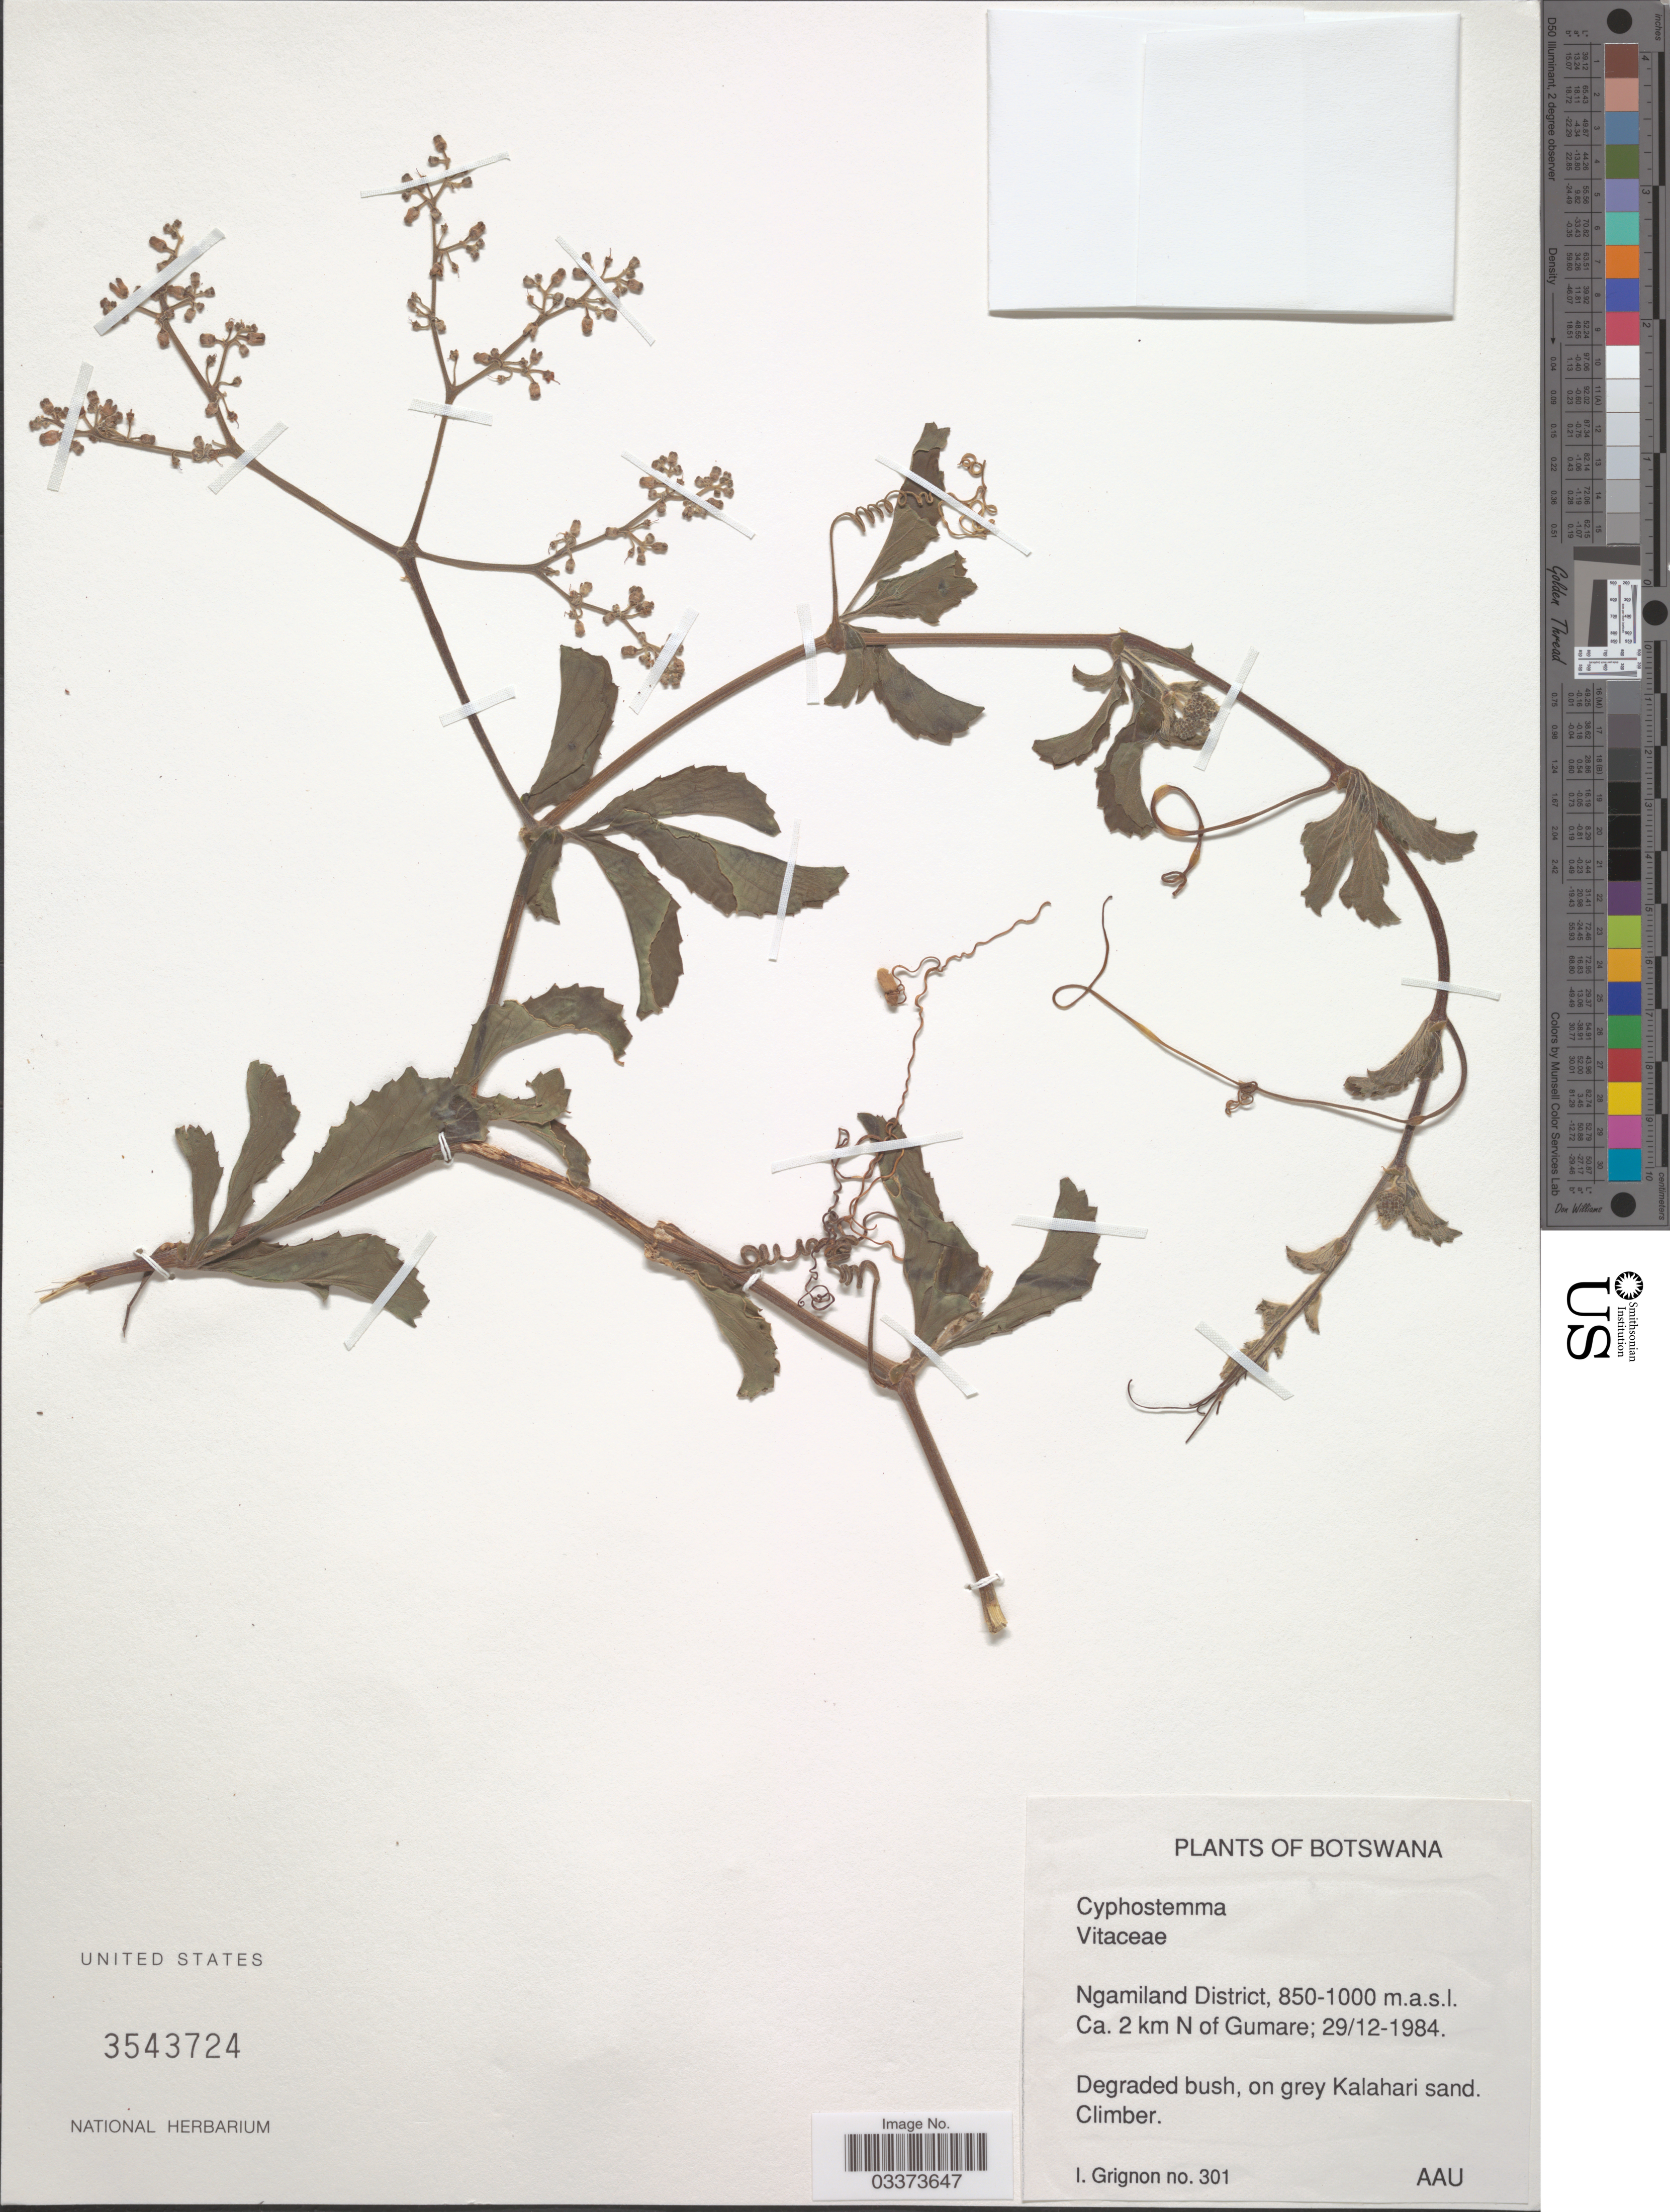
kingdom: Plantae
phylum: Tracheophyta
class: Magnoliopsida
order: Vitales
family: Vitaceae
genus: Cyphostemma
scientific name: Cyphostemma sp.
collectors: I. Grignon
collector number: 301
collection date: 1984-12-29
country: Botswana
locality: Ngamiland District. Ca. 2 km N of Gumare.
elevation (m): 850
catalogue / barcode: US 3543724